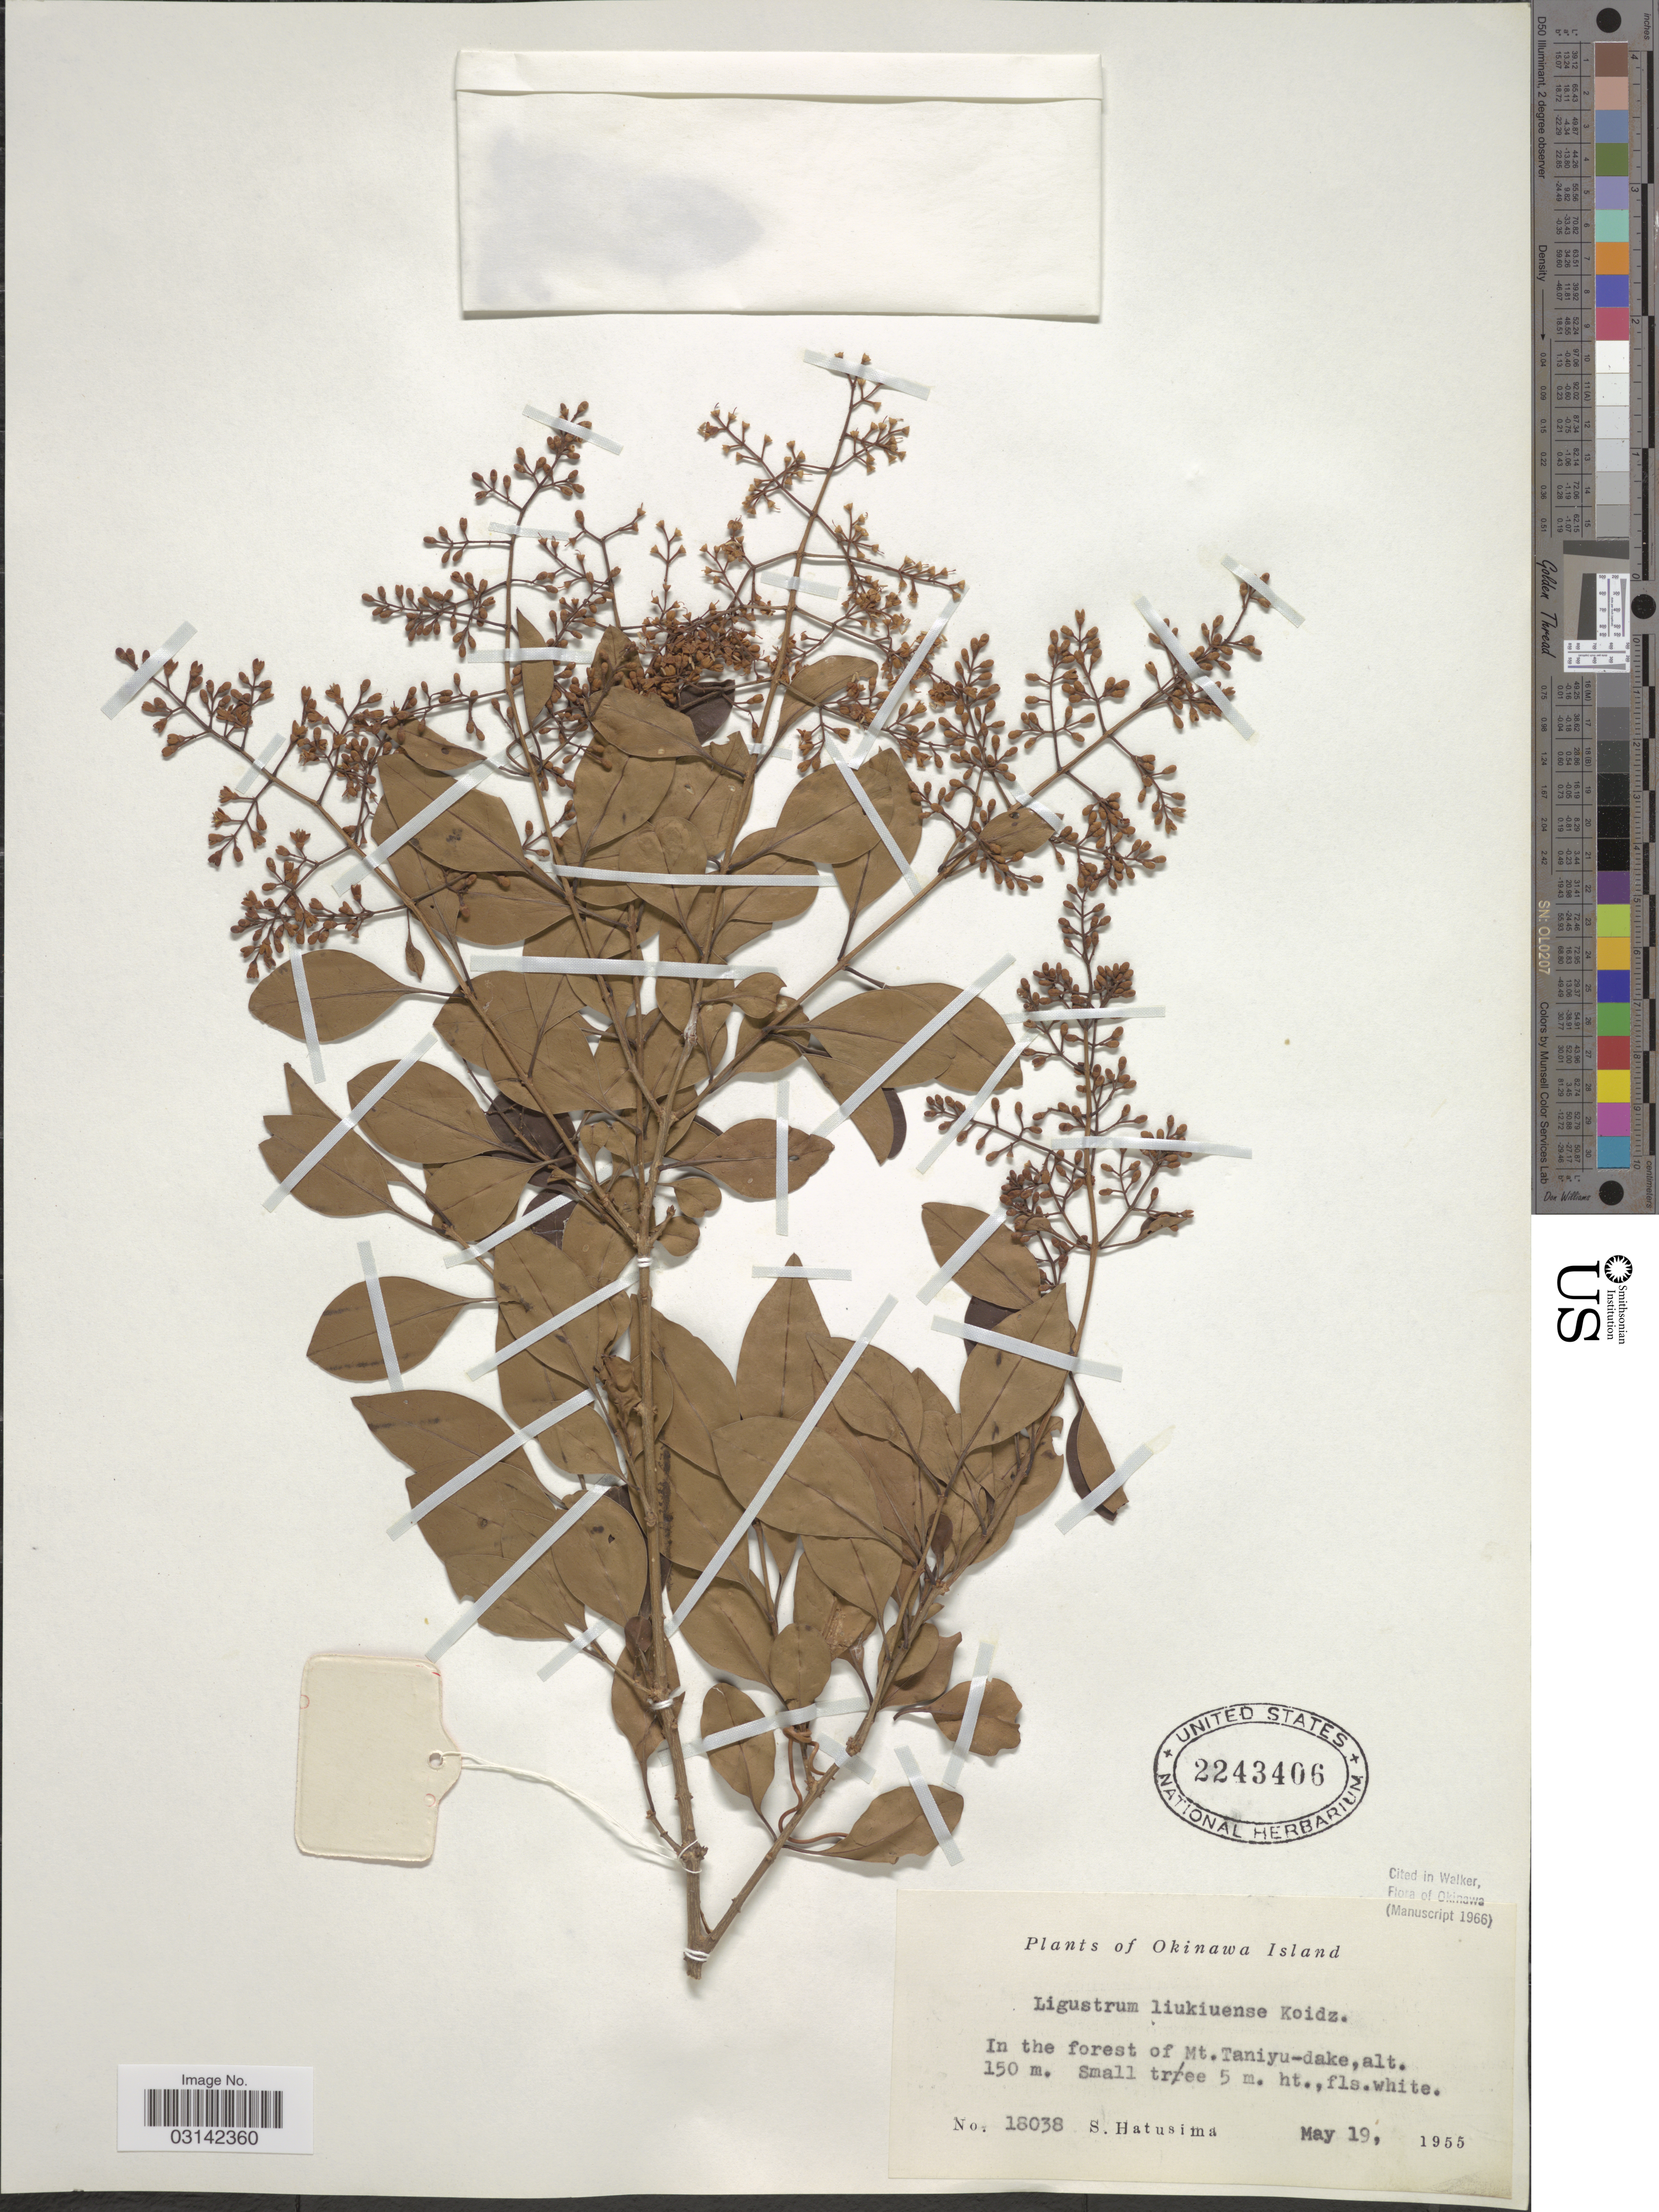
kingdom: Plantae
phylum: Tracheophyta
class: Magnoliopsida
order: Lamiales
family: Oleaceae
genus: Ligustrum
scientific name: Ligustrum liukiuense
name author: Koidz.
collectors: S. Hatusima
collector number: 18038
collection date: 1955-05-19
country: Japan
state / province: Okinawa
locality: In the forest of Mt. Taniyu-dake.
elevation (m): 150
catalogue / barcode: US 2243406